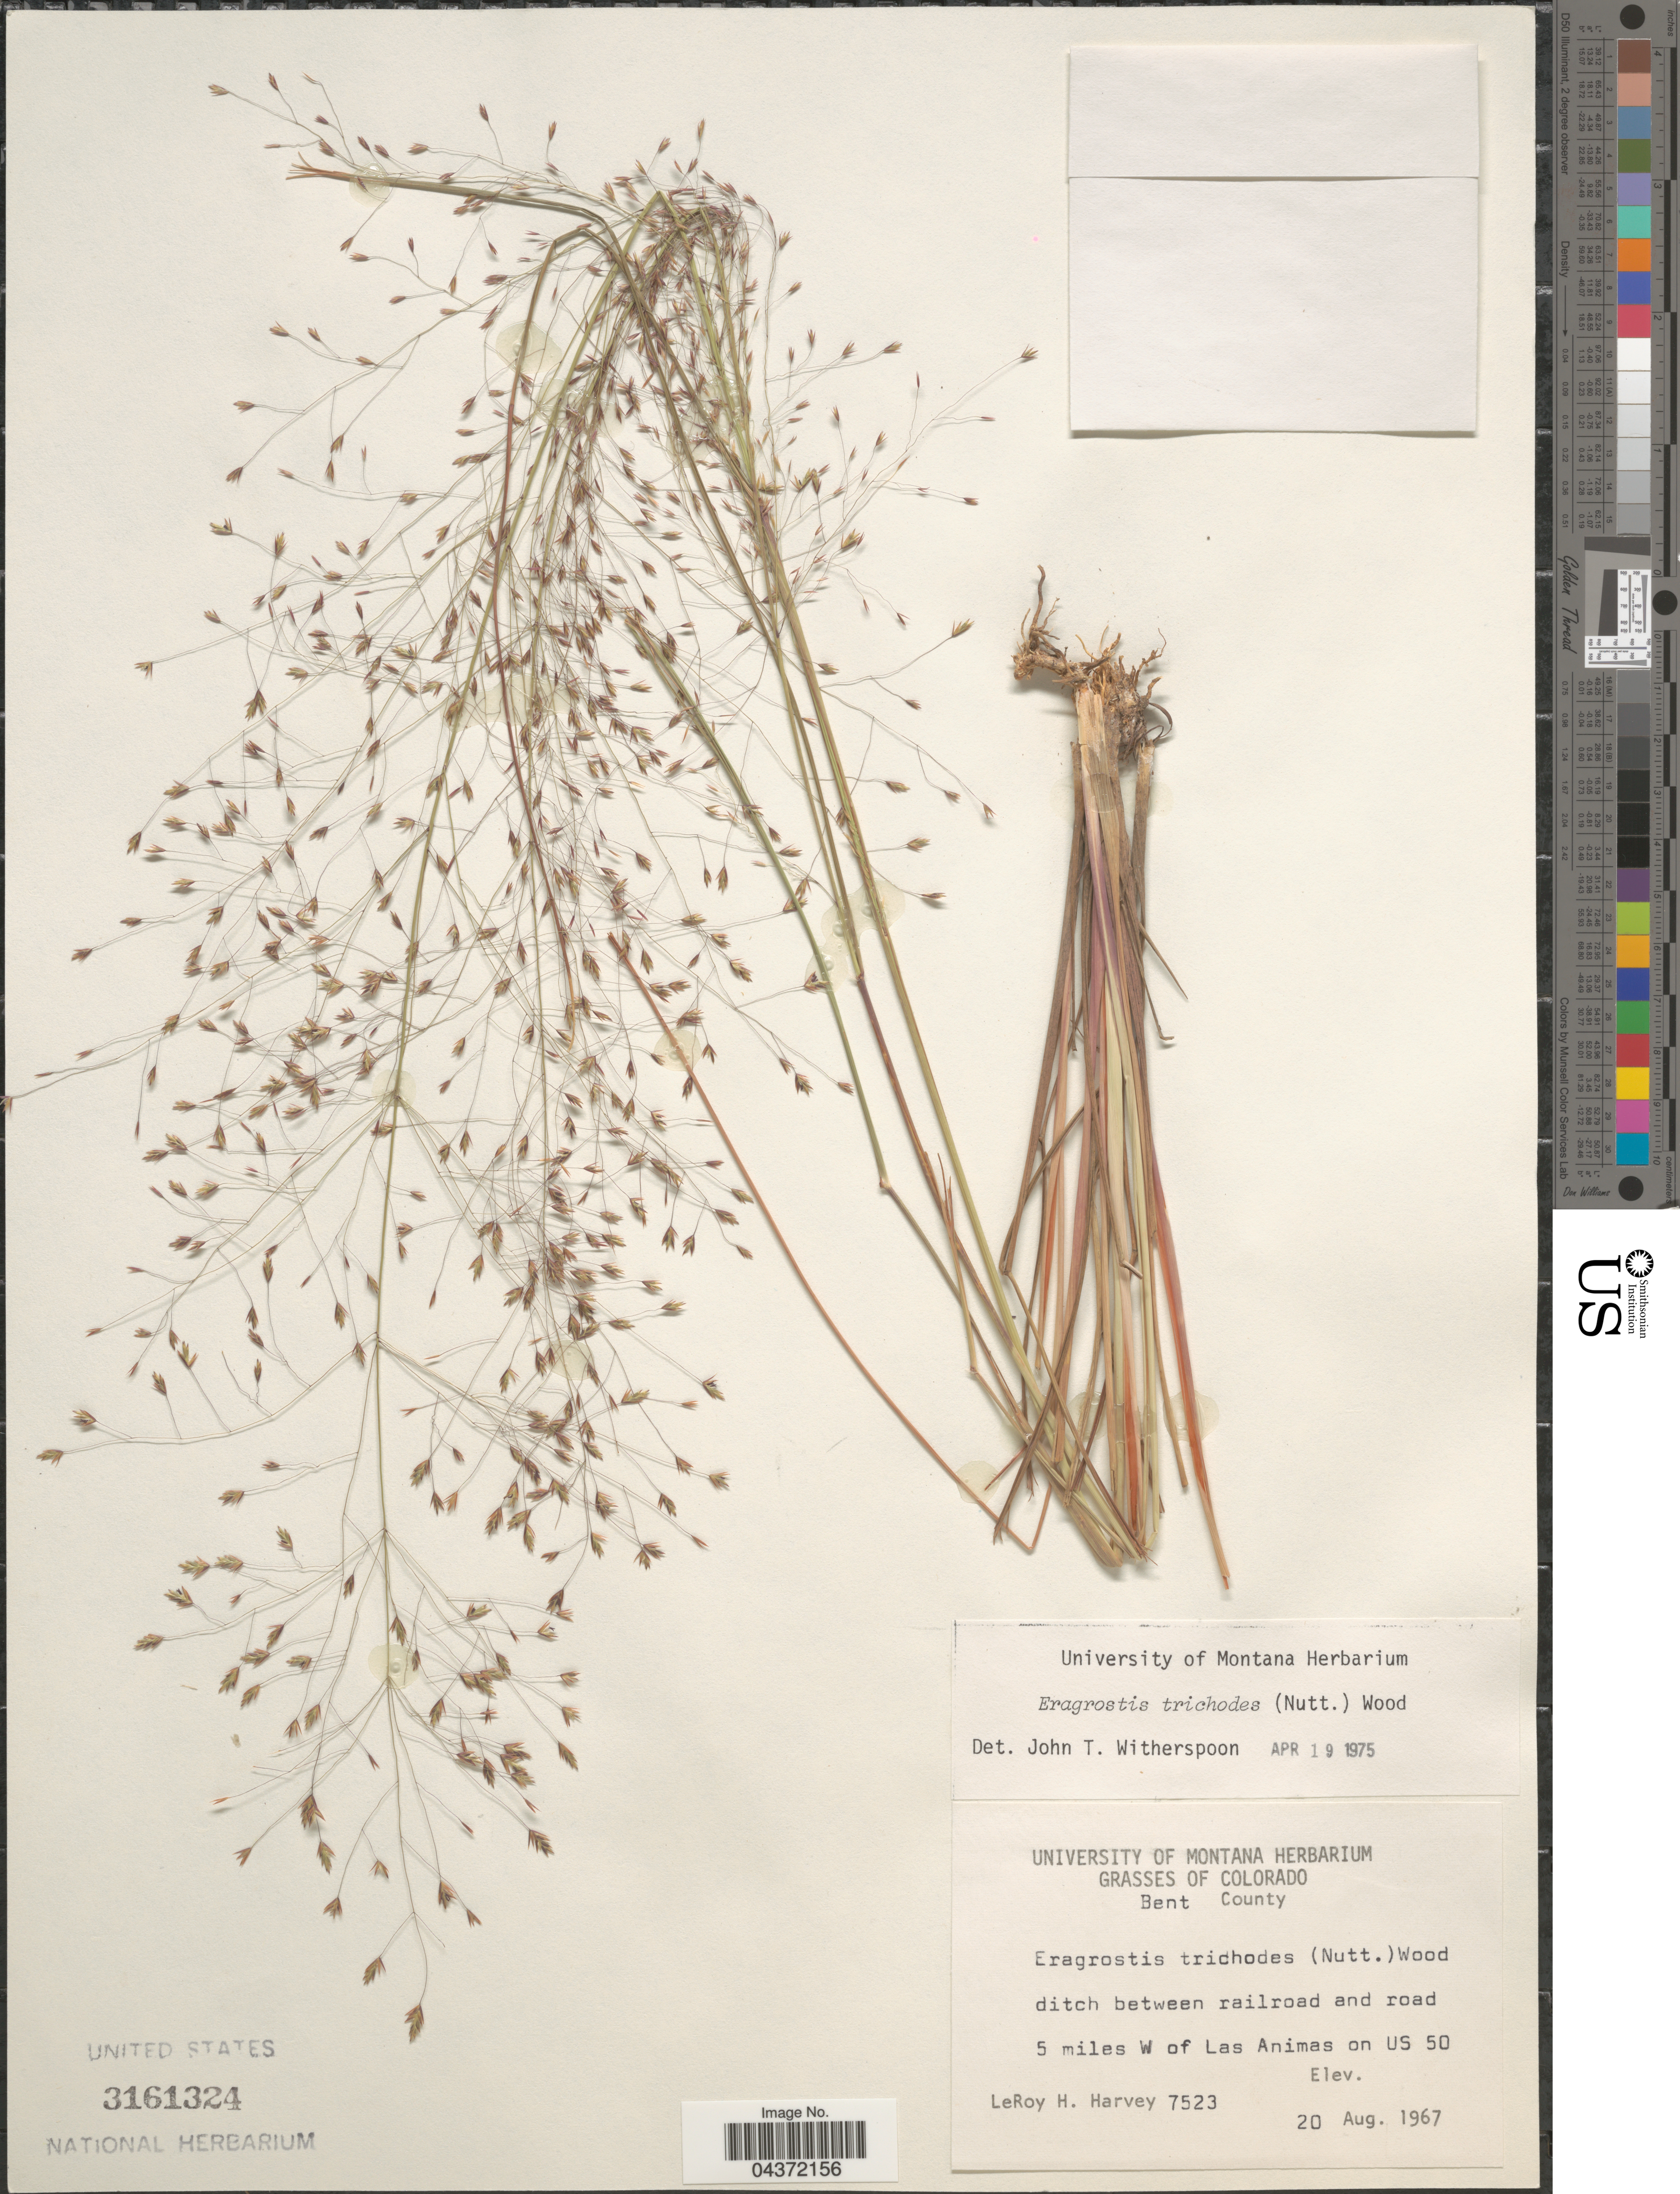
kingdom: Plantae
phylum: Tracheophyta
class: Liliopsida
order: Poales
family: Poaceae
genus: Eragrostis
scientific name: Eragrostis trichodes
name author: (Nutt.) Alph. Wood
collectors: L. H. Harvey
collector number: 7523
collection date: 1967-08-20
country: United States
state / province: Colorado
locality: Ditch between railroad and road 5 miles W of Las Animas on US 50.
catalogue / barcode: US 3161324